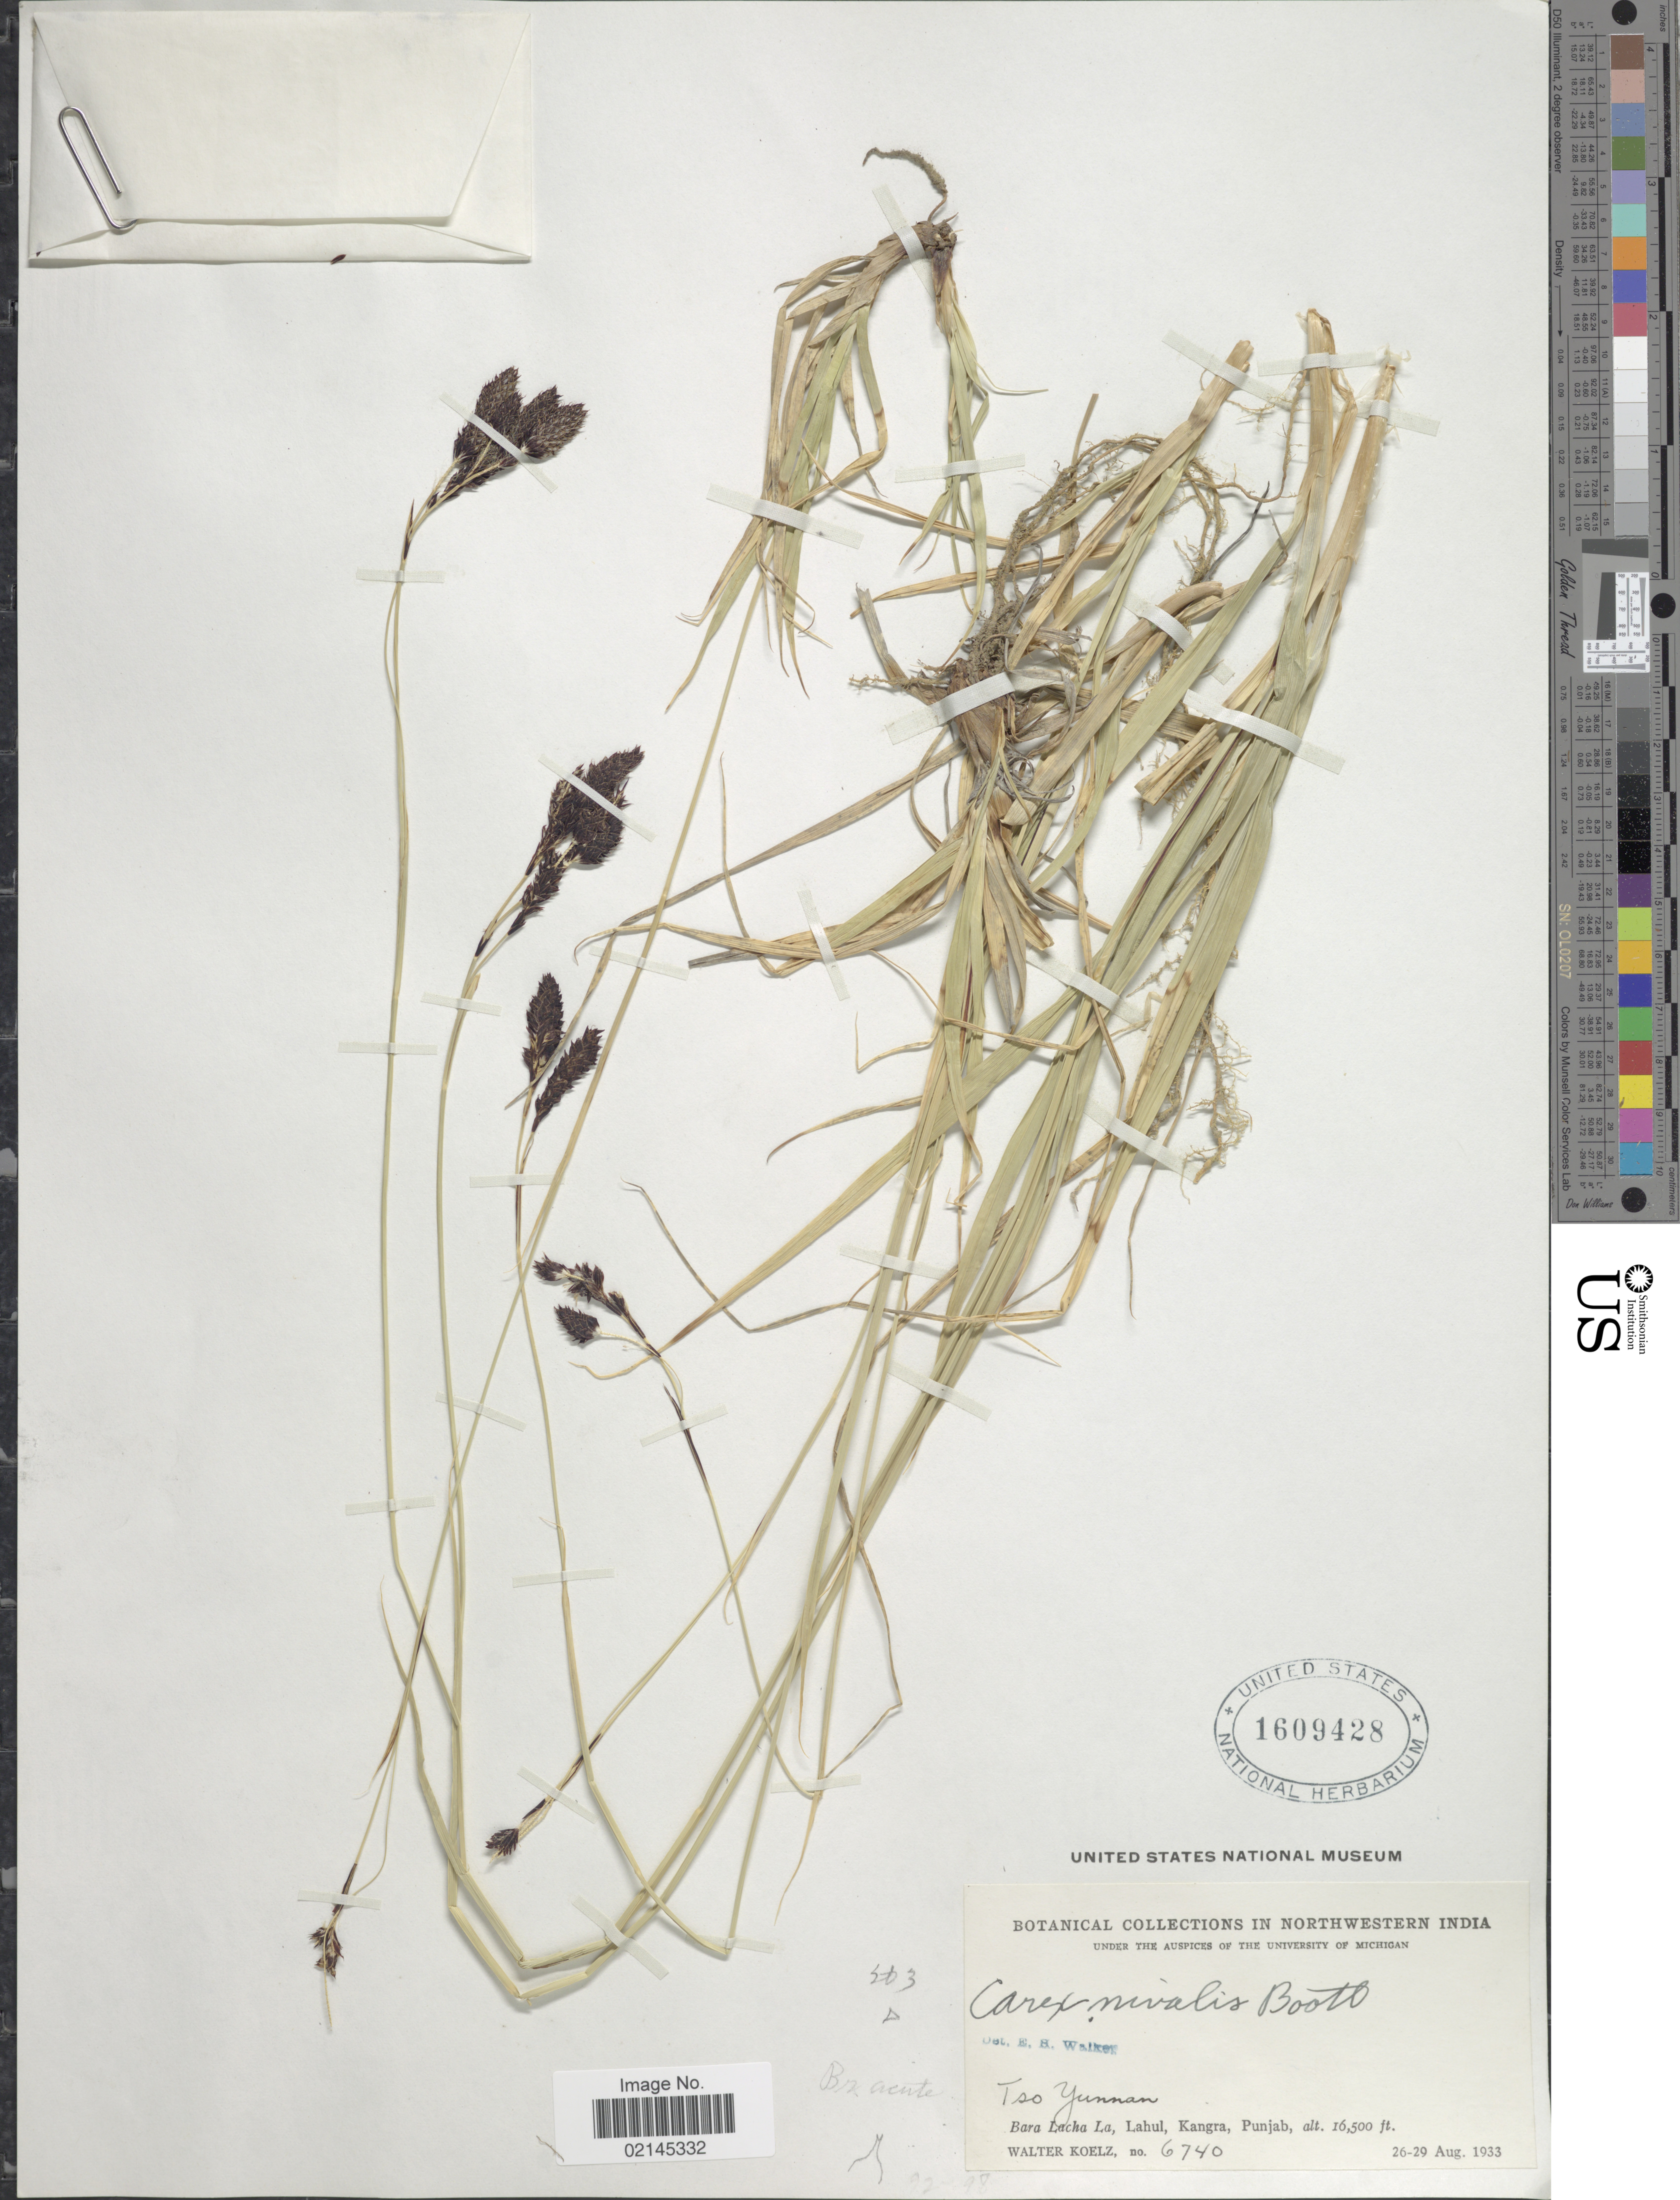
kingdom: Plantae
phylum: Tracheophyta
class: Liliopsida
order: Poales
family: Cyperaceae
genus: Carex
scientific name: Carex nivalis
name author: Boott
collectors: W. N. Koelz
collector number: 6740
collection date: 1933-08-26/1933-08-29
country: India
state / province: Punjab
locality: Northwestern India. Tso Yunnan. Bara Lacha La, Lahul, Kangra, Punjab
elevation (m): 5029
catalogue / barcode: US 1609428